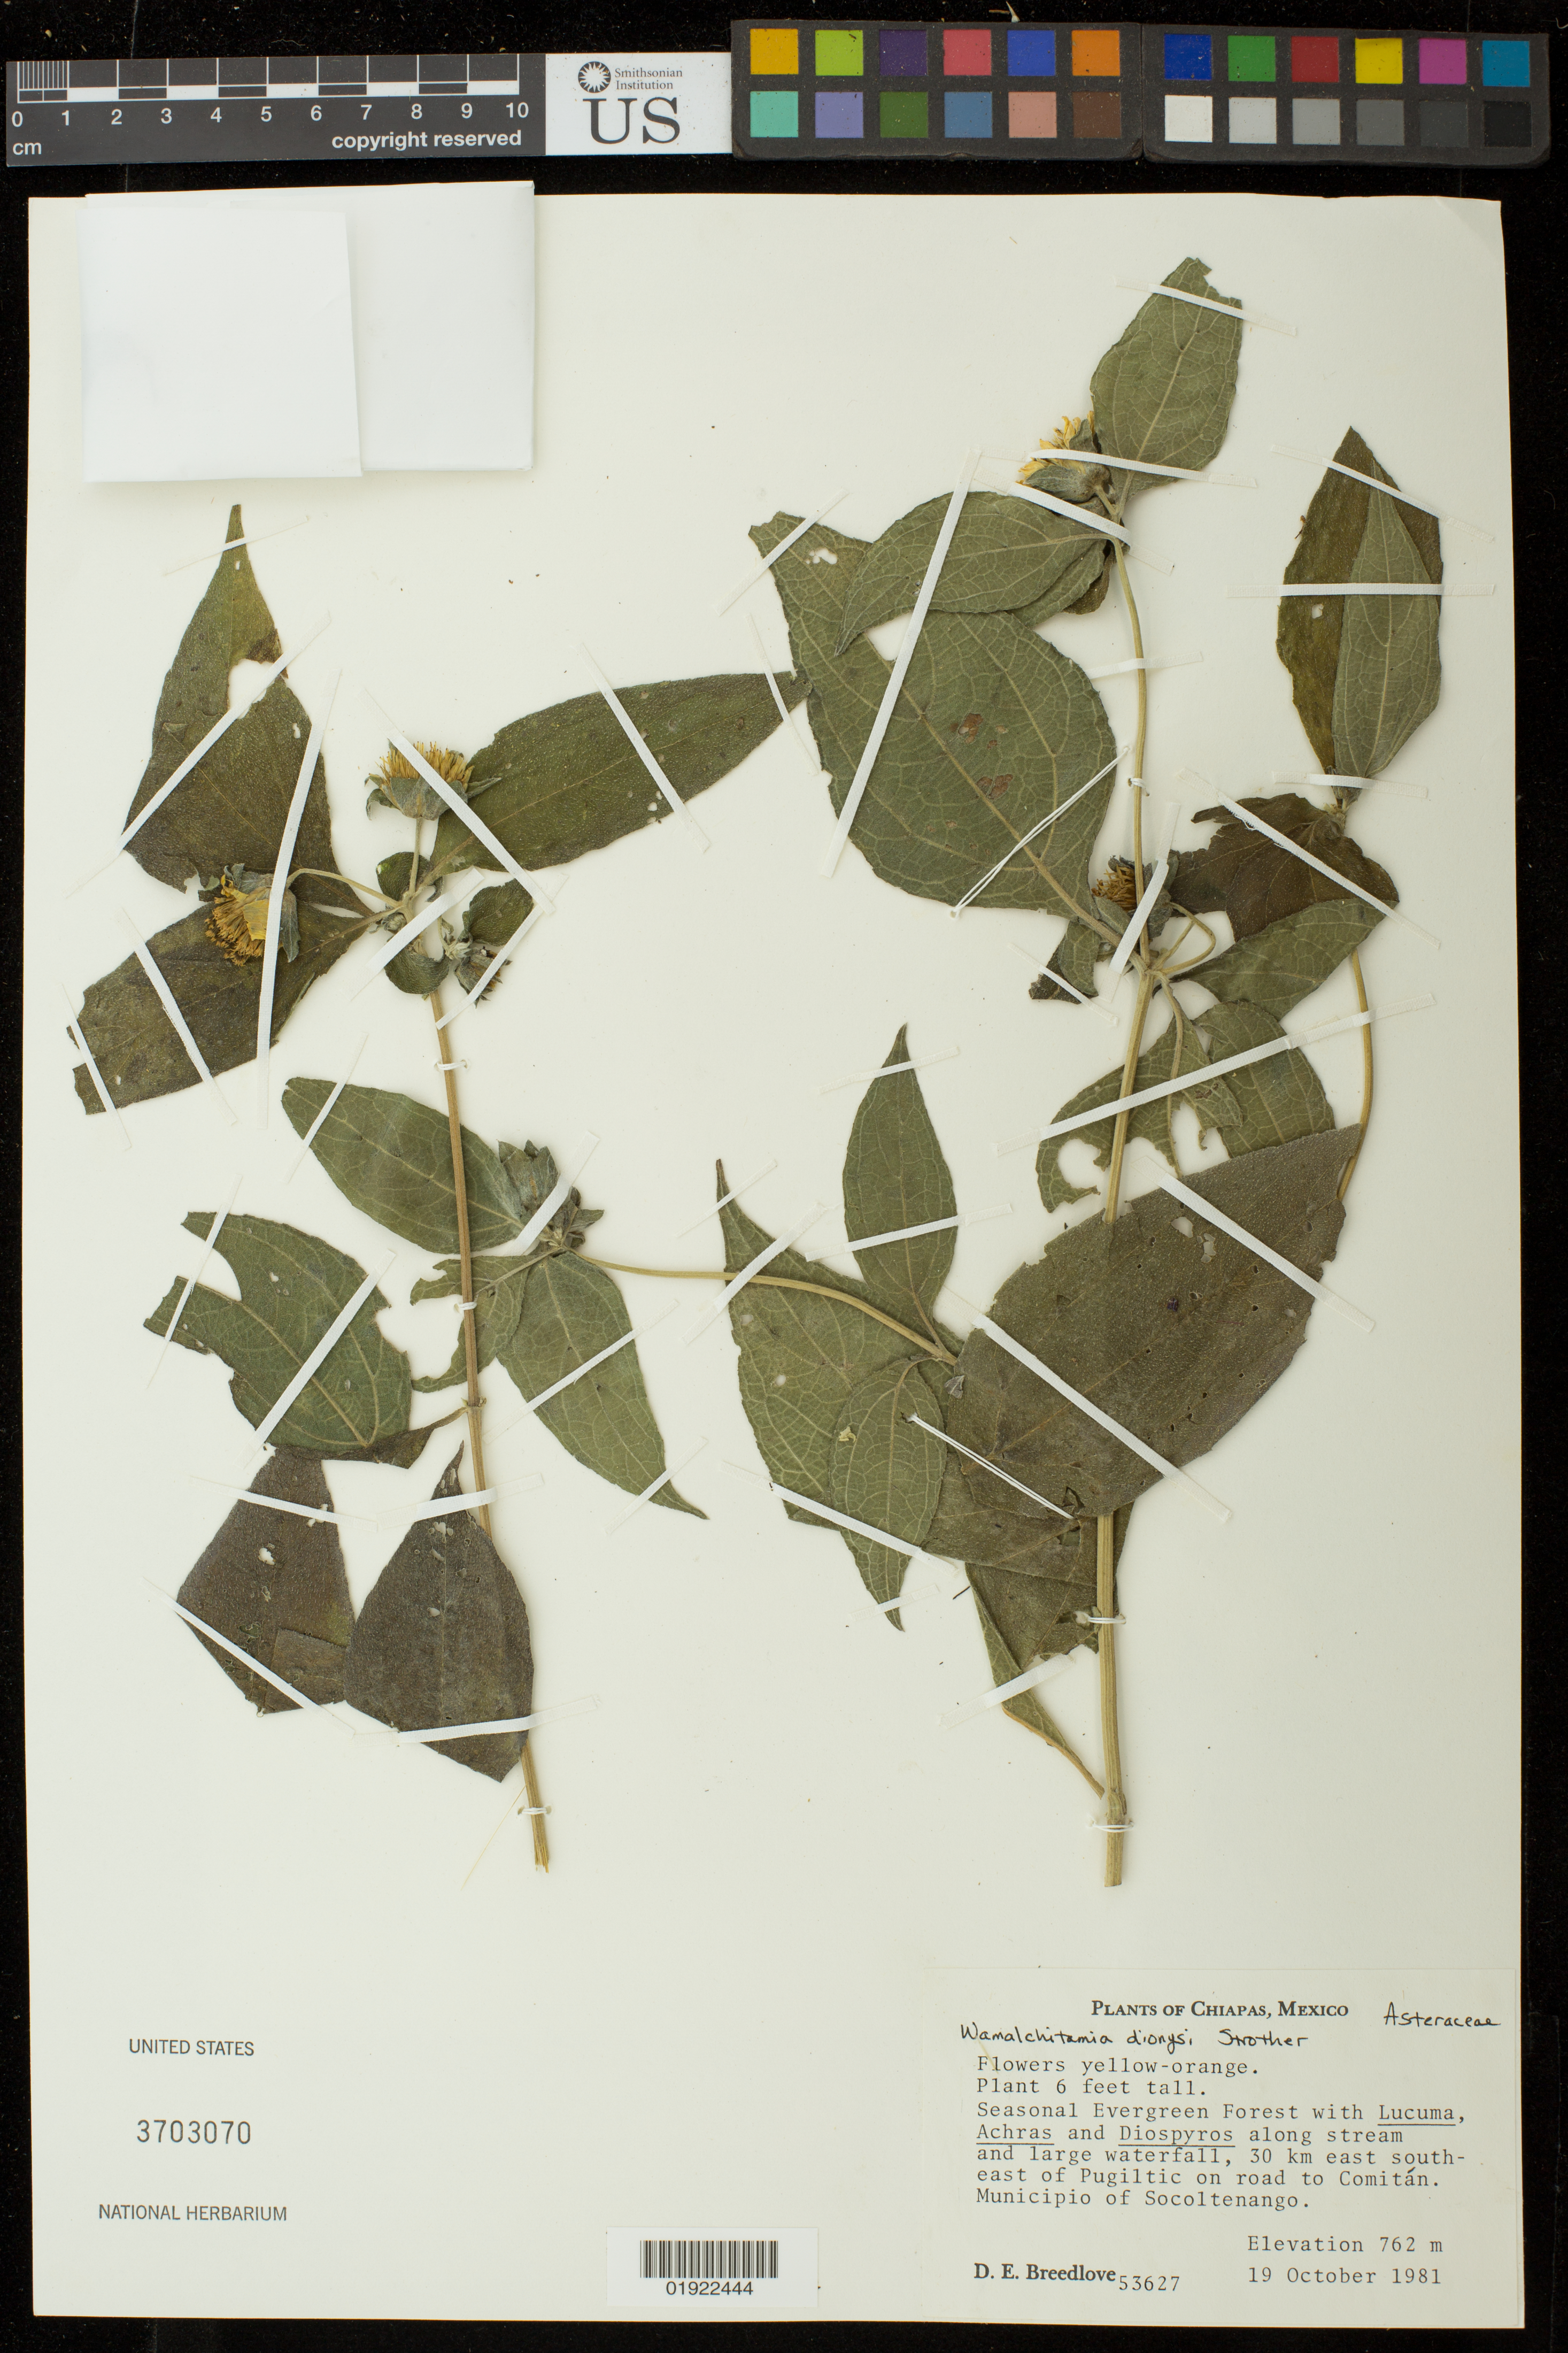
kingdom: Plantae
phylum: Tracheophyta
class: Magnoliopsida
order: Asterales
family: Asteraceae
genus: Wamalchitamia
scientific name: Wamalchitamia dionysi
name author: Strother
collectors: D. E. Breedlove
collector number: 53627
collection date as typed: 19 October 1981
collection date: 1981-10-19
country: Mexico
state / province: Chiapas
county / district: Socoltenango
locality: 30 km east southeast of Pugiltic on road to Comitan.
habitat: seasonal evergreen forest with Lucuma, Achras, and Diospyros along stream and large waterfall.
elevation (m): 762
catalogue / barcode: US 3703070